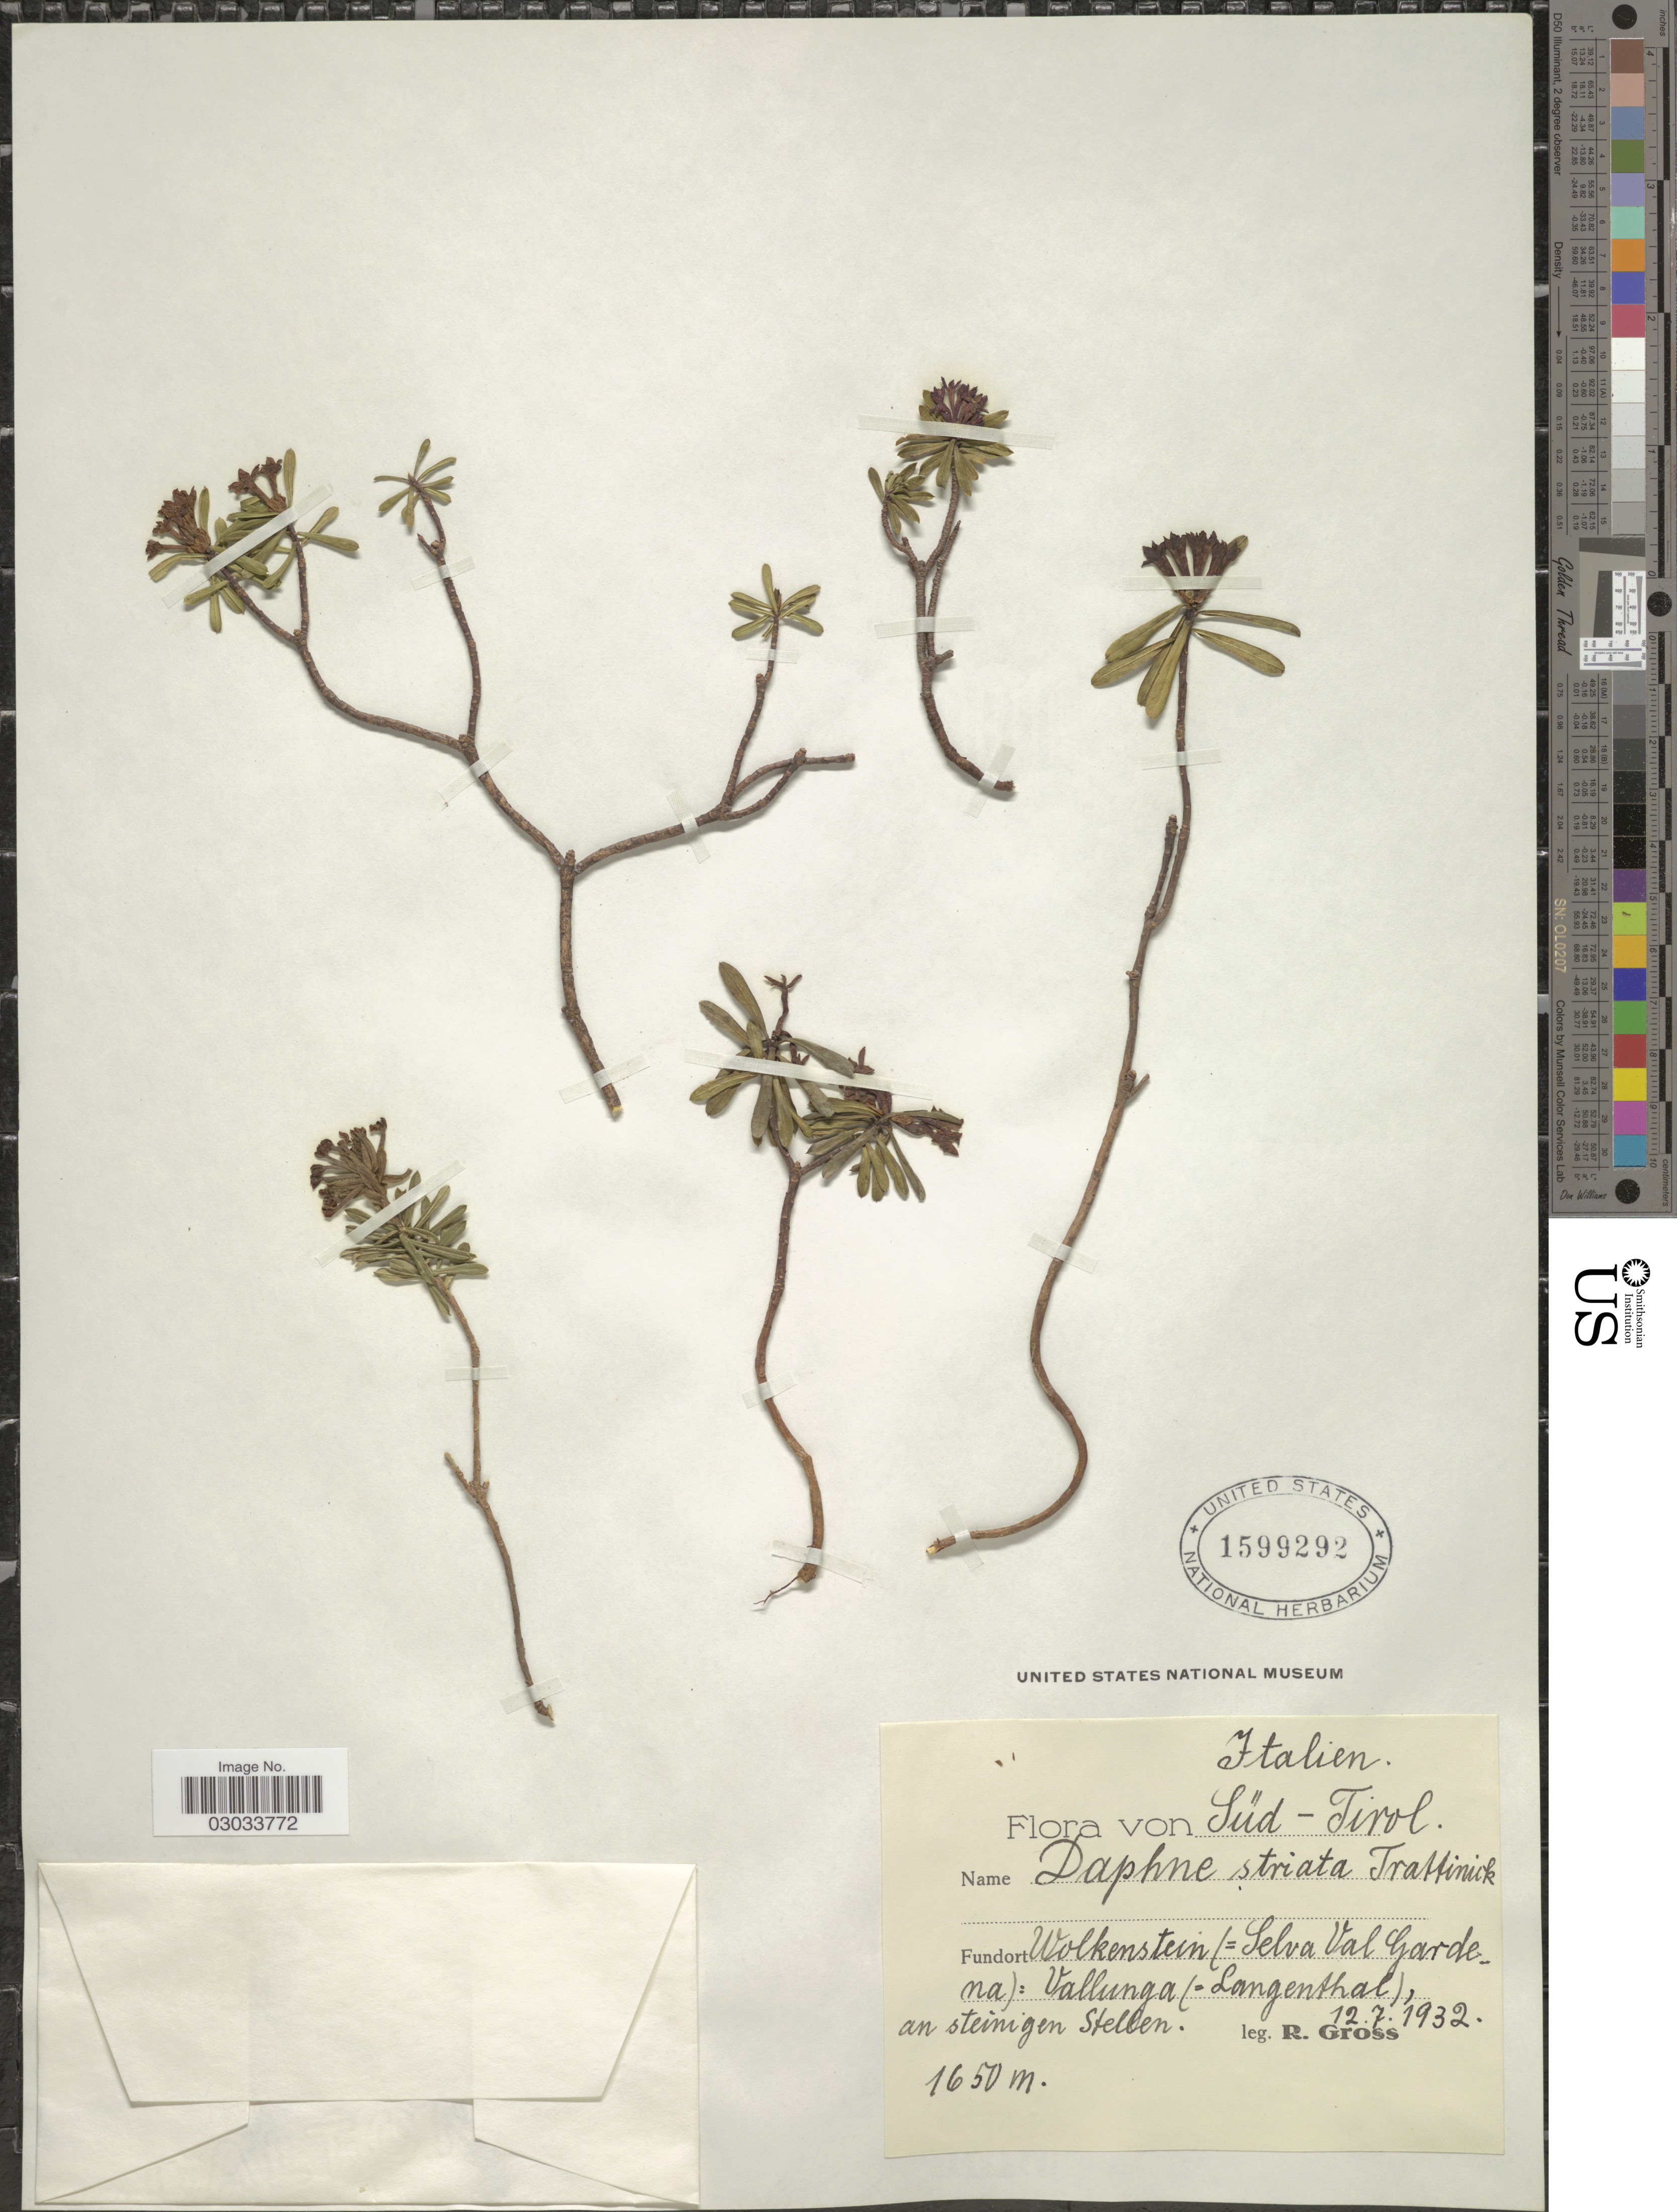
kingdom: Plantae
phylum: Tracheophyta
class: Magnoliopsida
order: Malvales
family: Thymelaeaceae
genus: Daphne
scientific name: Daphne striata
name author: Tratt.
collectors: R. Gross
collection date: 1932-07-12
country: Italy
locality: Süd-Tirol. Wolkenstein (=Selva Val Gardena) = Vallunga (=Langenthal), an steinigen Stellen.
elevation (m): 1650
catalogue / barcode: US 1599292